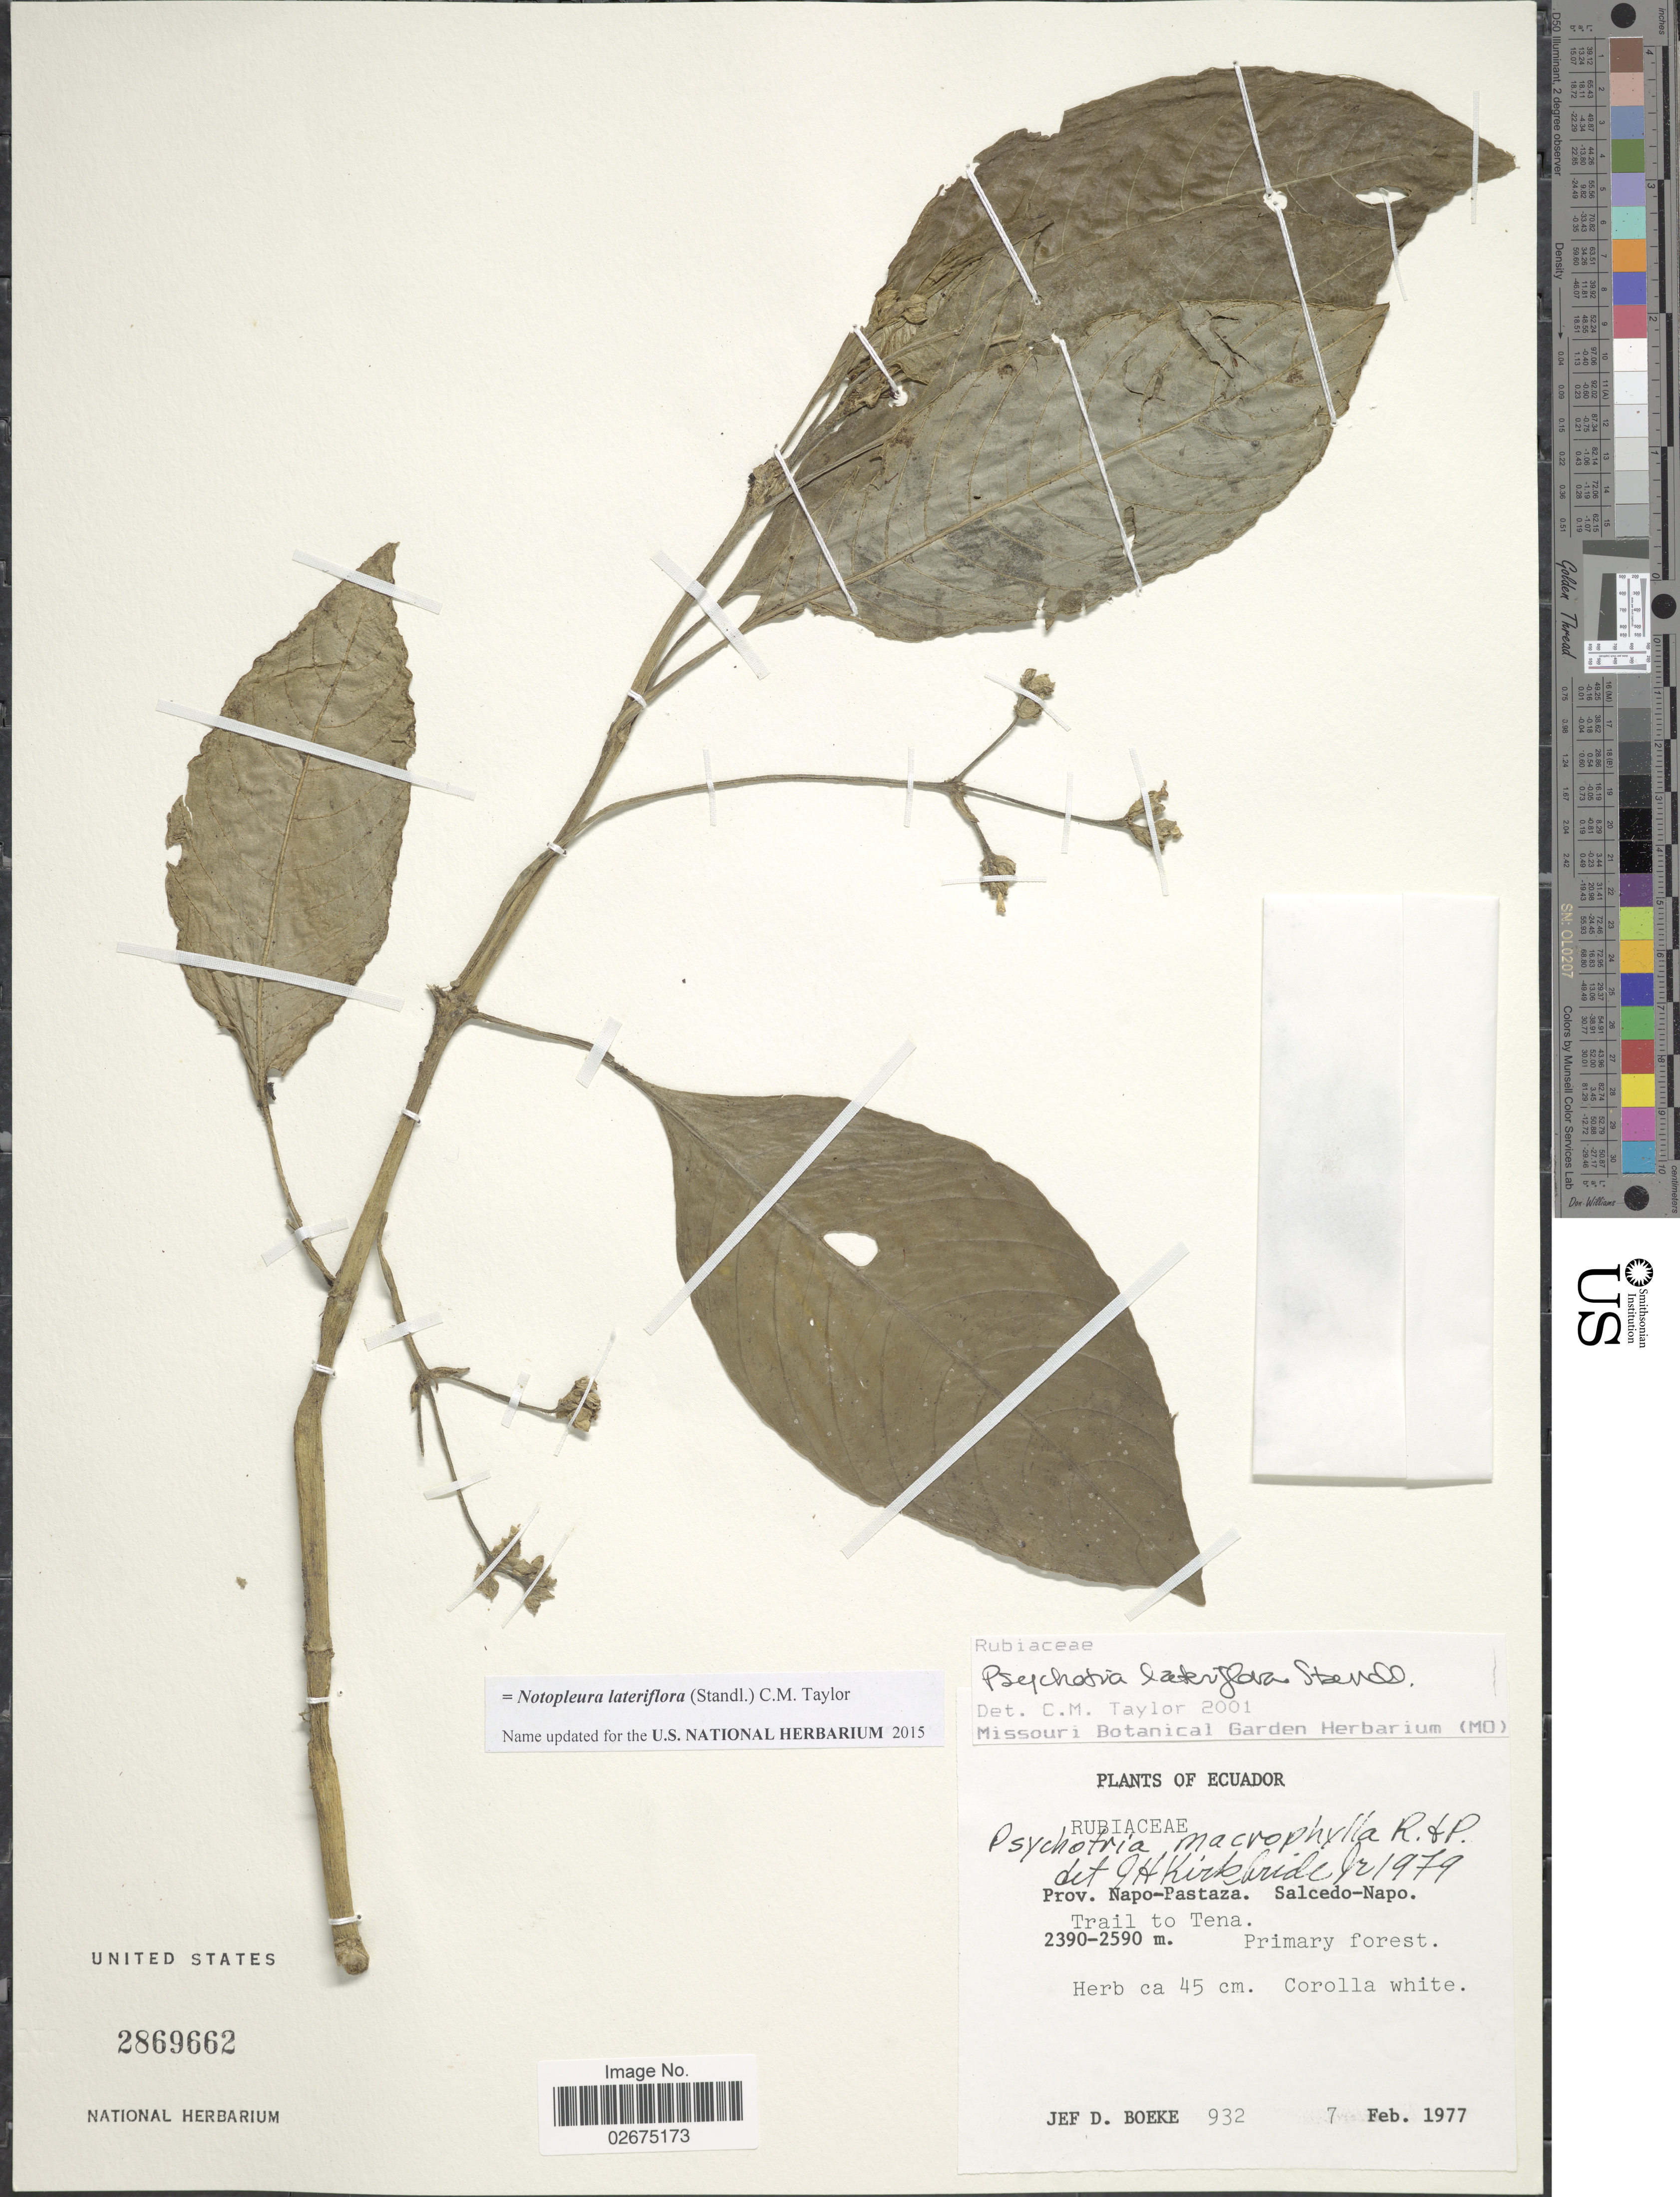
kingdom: Plantae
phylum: Tracheophyta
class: Magnoliopsida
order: Gentianales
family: Rubiaceae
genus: Notopleura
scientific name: Notopleura lateriflora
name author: (Standl.) C.M. Taylor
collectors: J. Boeke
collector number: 932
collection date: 1977-02-07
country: Ecuador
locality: Prov. Napo-Pastaza. Salcedo-Napo. Trail to Tena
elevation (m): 2390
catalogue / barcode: US 2869662